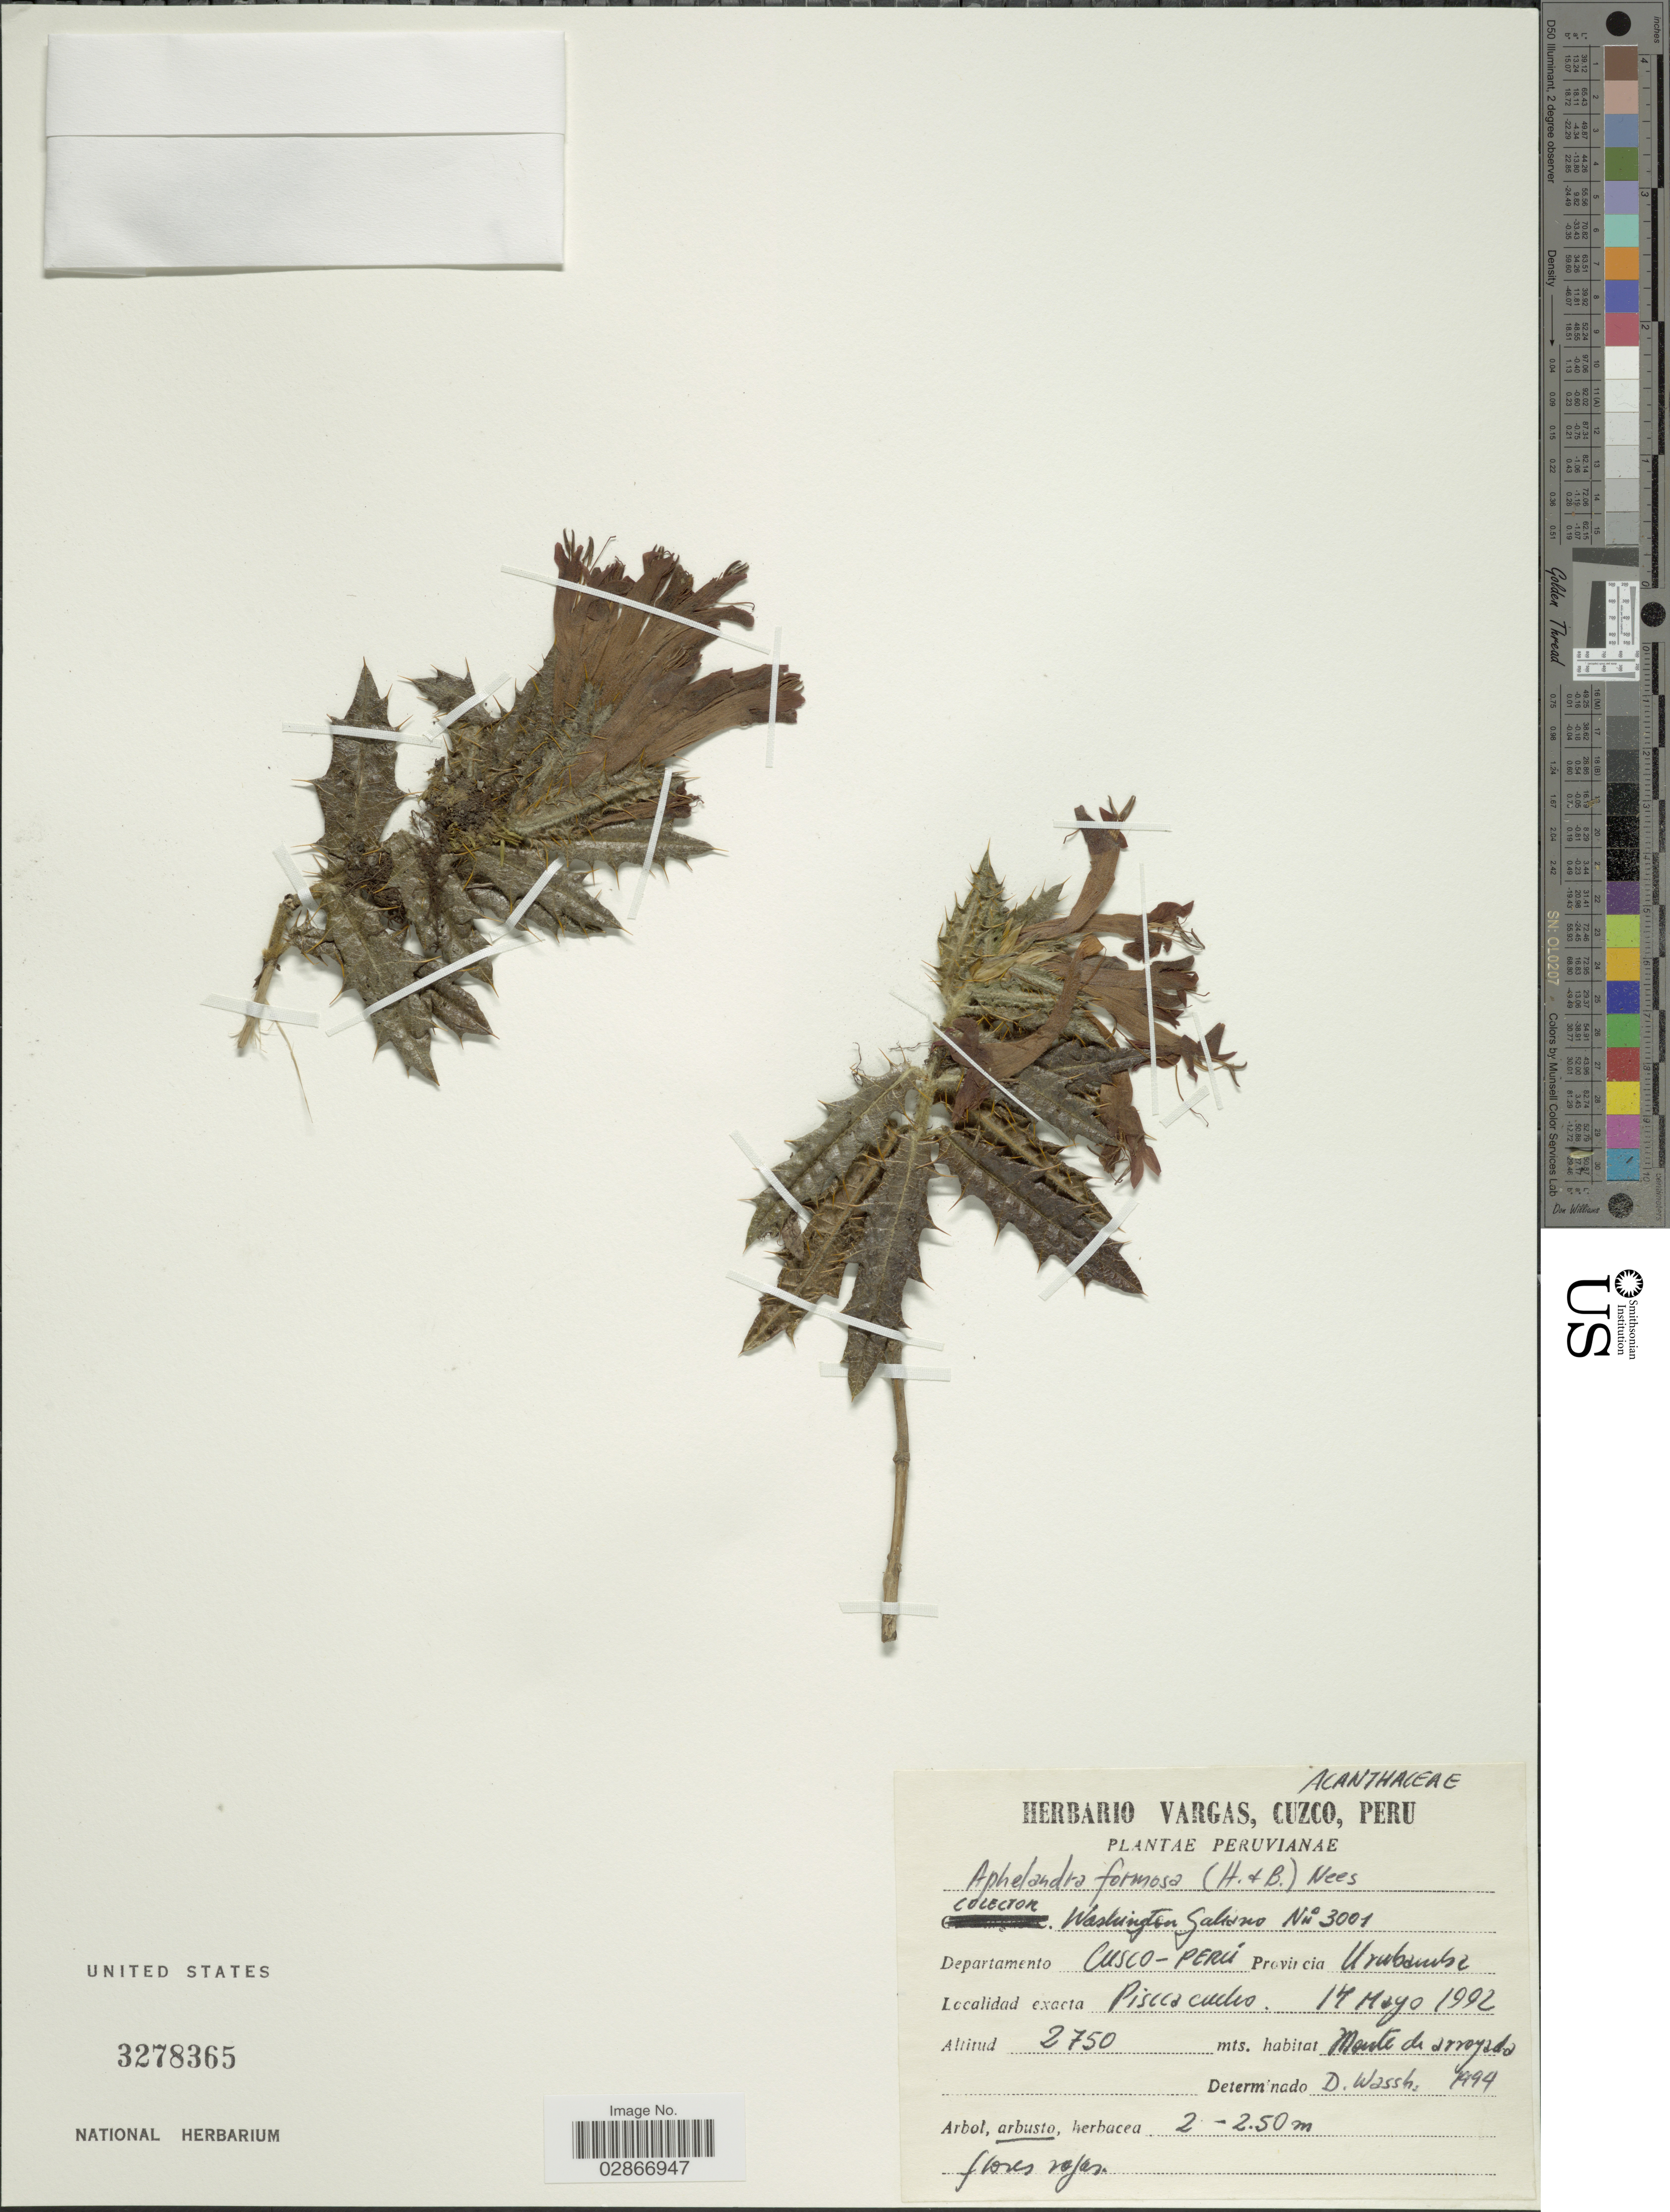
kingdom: Plantae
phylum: Tracheophyta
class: Magnoliopsida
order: Lamiales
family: Acanthaceae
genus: Aphelandra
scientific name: Aphelandra formosa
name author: (Humb. & Bonpl.) Nees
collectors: W. Galiano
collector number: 3001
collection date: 1992-05-17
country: Peru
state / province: Cusco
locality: Pisccacucho [Piscacucho], Provincia Urubamba, Departamento Cusco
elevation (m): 2750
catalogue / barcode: US 3278365